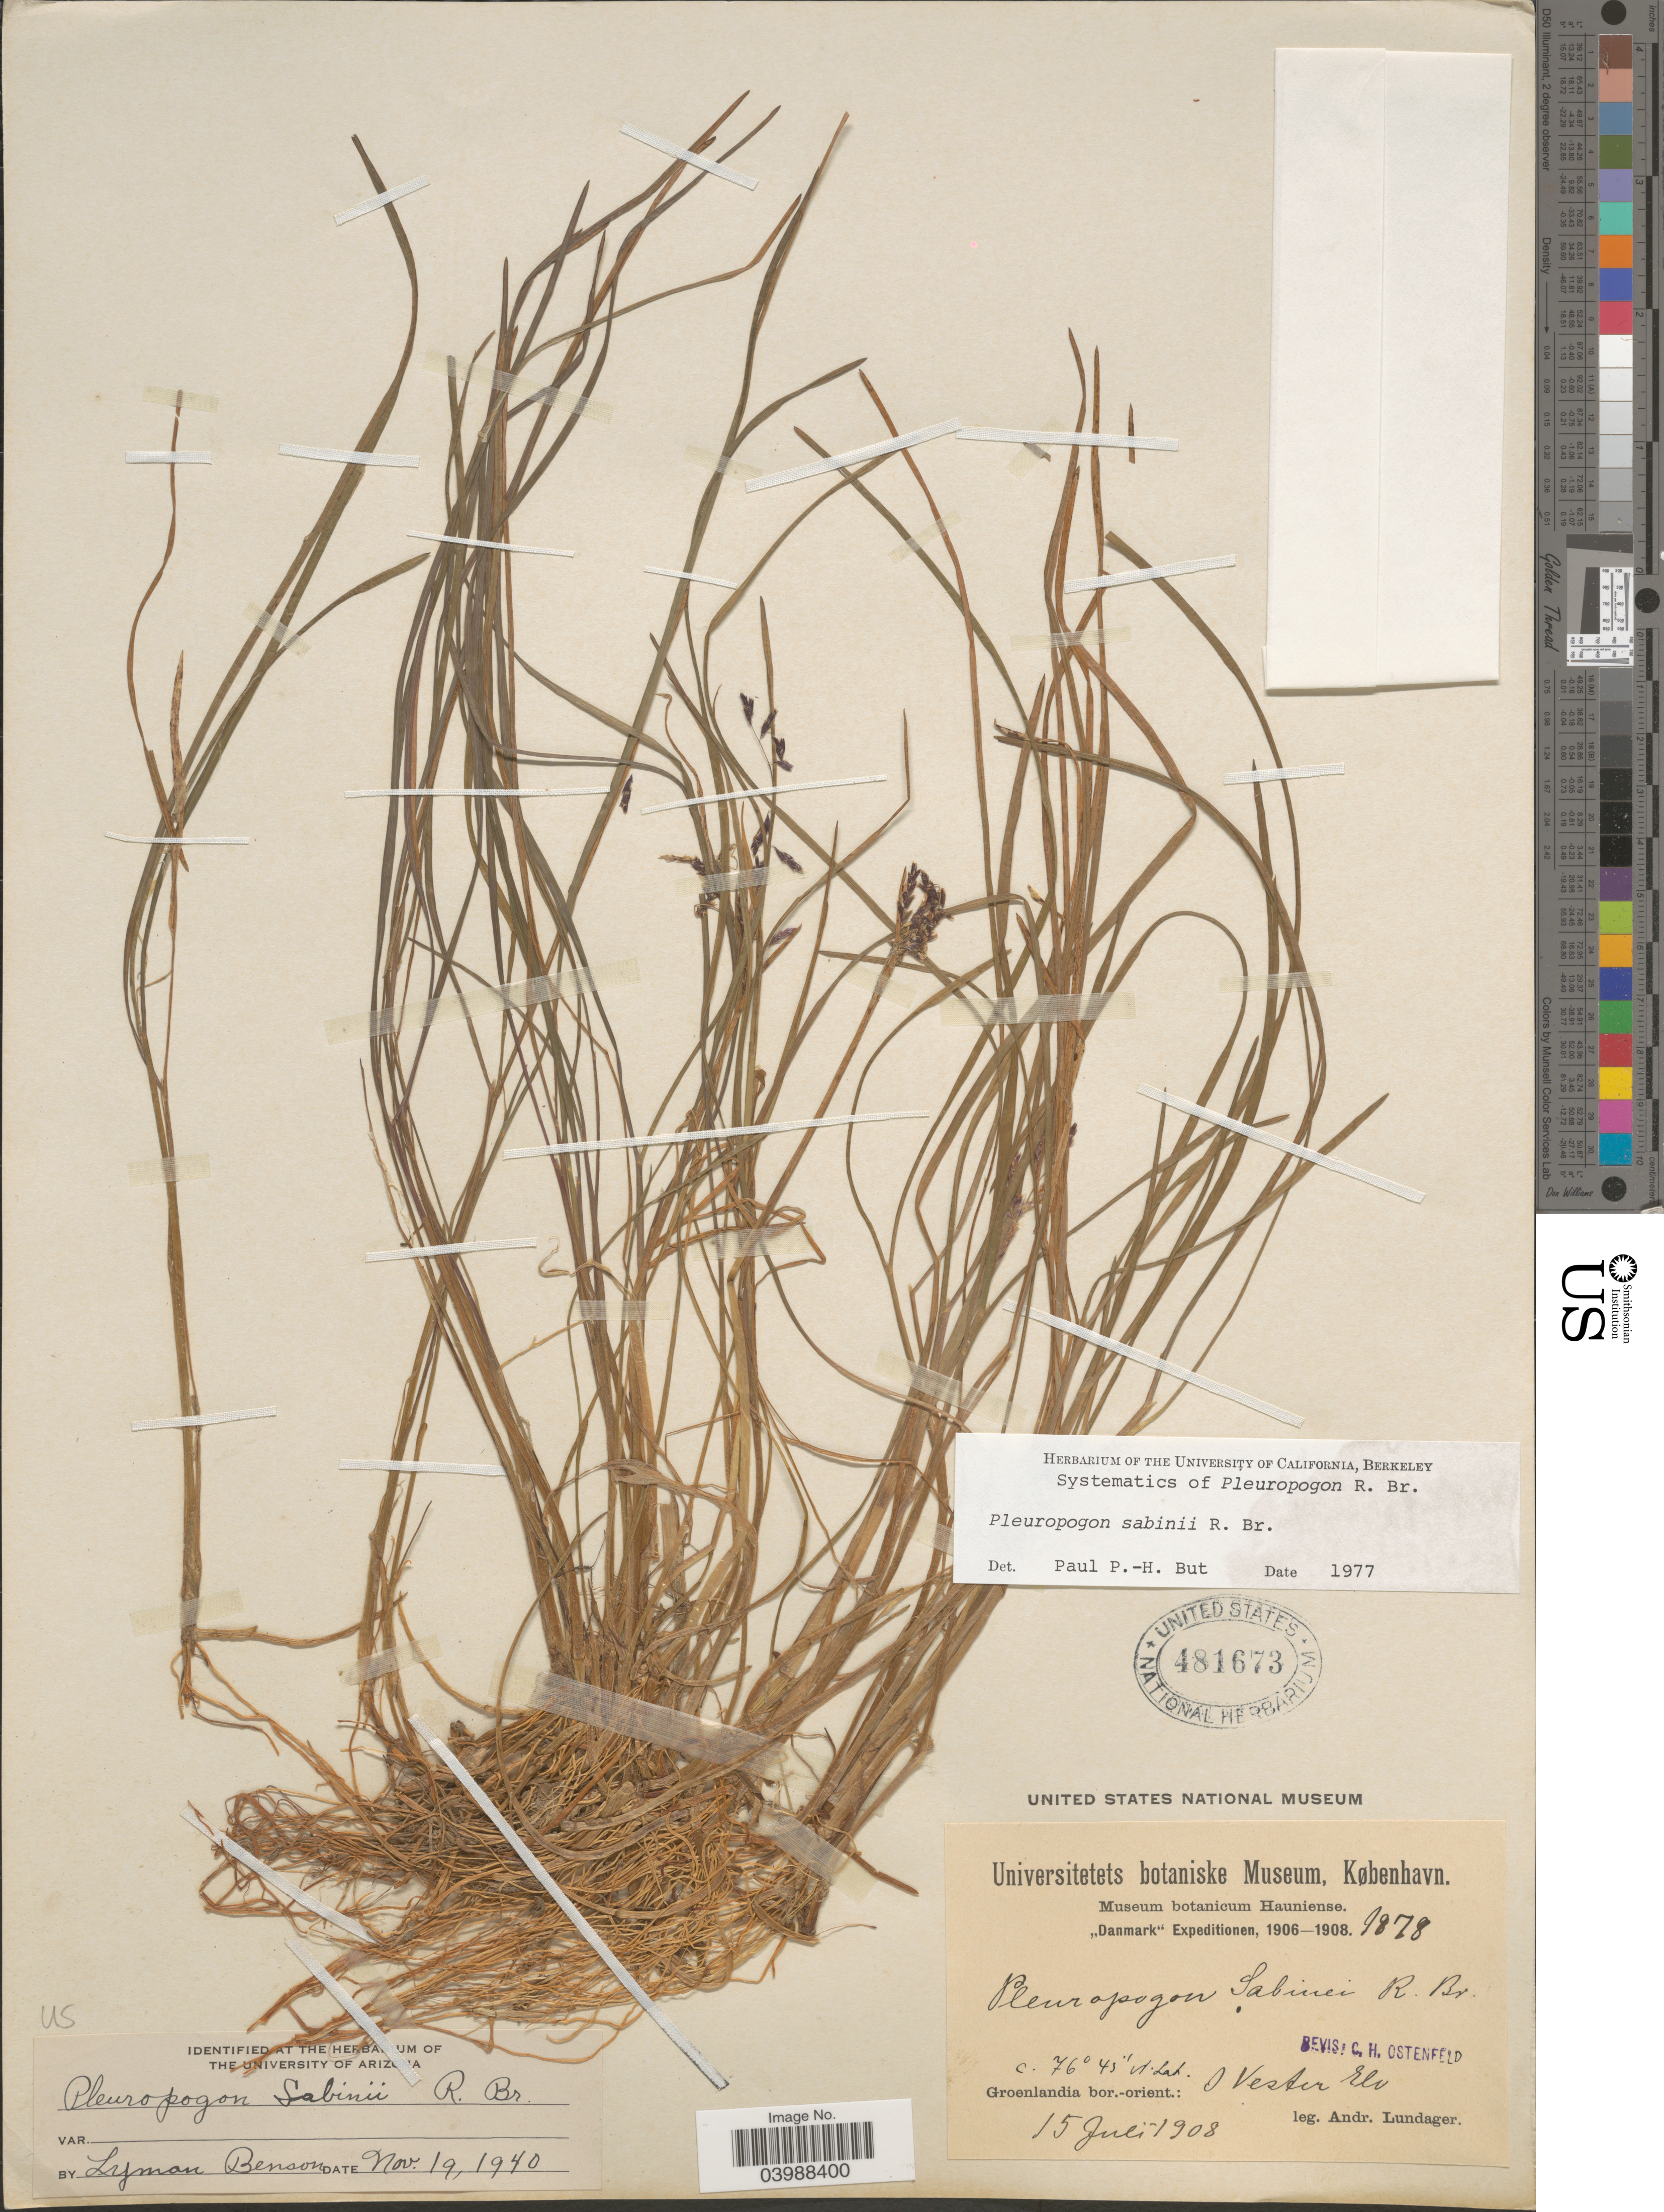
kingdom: Plantae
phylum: Tracheophyta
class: Liliopsida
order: Poales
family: Poaceae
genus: Pleuropogon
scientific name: Pleuropogon sabinei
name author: R. Br.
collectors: A. Lundager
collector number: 1878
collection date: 1908-07-15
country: Greenland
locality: Groenlandia bor.-orient.: O Vester Eli.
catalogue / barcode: US 481673